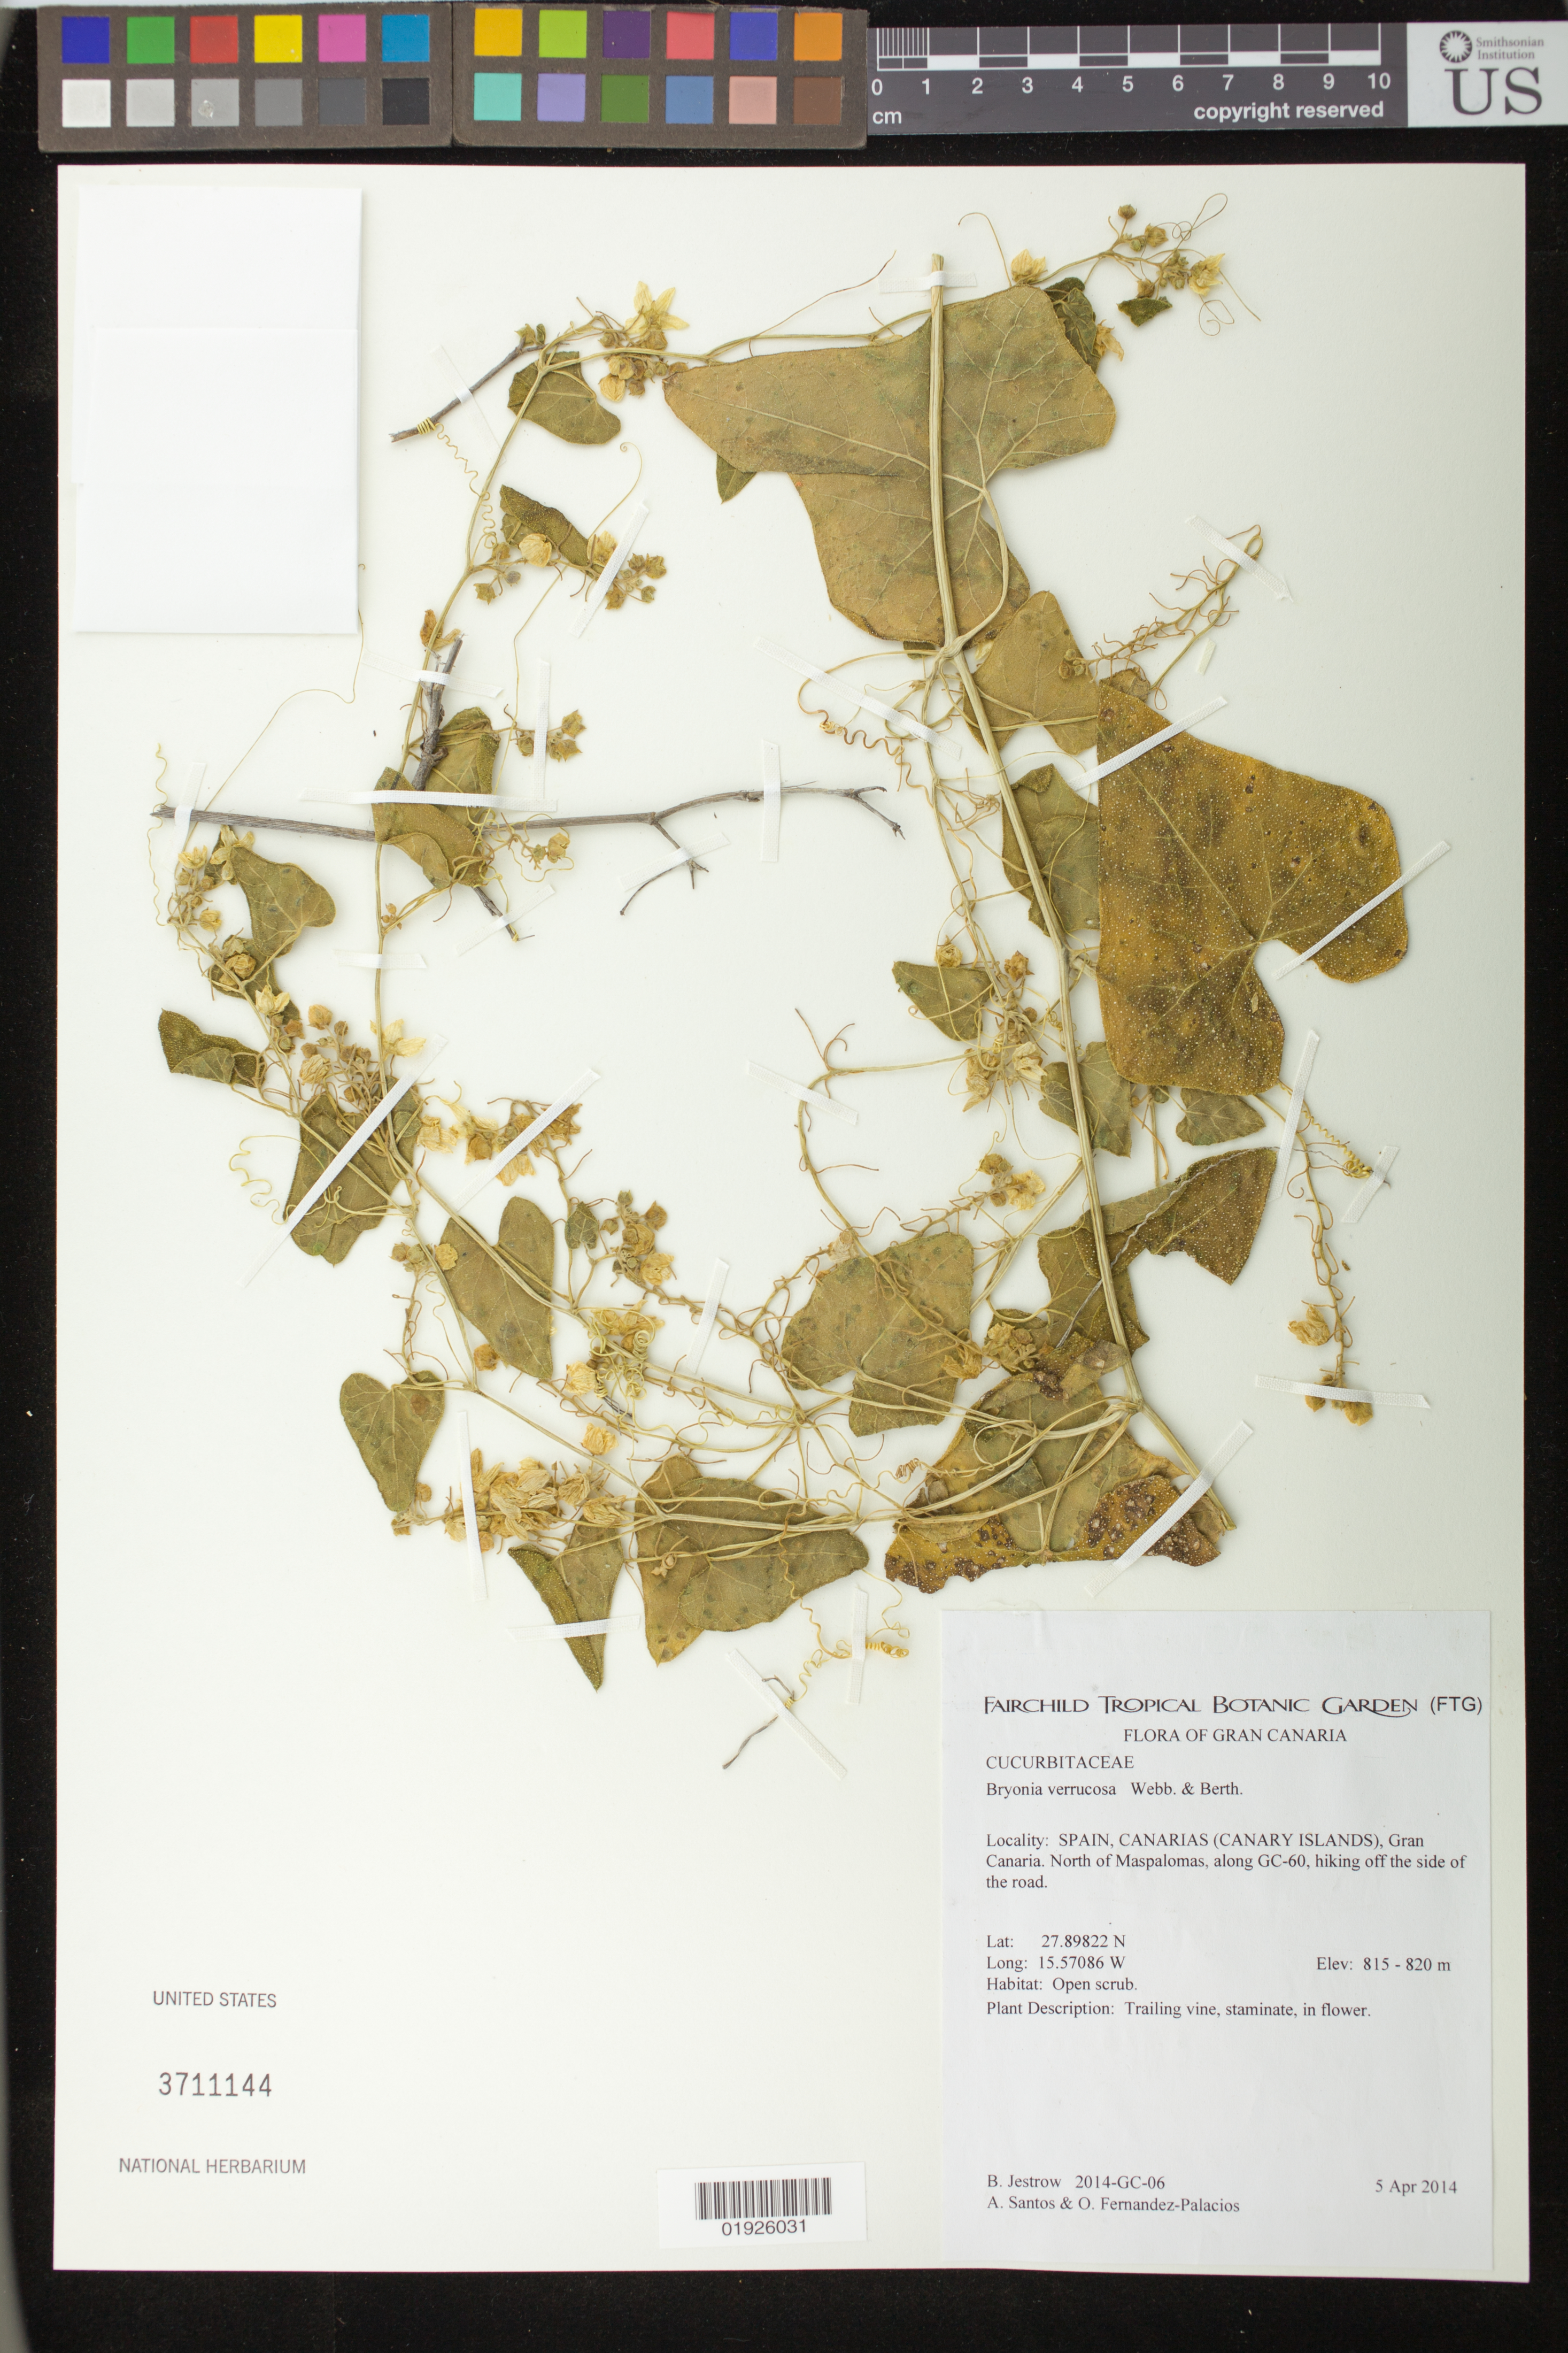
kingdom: Plantae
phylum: Tracheophyta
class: Magnoliopsida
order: Cucurbitales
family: Cucurbitaceae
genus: Bryonia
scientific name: Bryonia verrucosa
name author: Aiton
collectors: B. Jestrow, A. Santos & O. Fernandez-Palacios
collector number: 2014-GC-06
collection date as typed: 5 Apr 2014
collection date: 2014-04-05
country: Spain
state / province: Canarias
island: Grand Canary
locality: Canary Islands, Gran Canaria. North of Maspalomas, along GC-60, hiking off the side of the road.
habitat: Open scrub.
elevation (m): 815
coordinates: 27.89822 N, 15.57086 W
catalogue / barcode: US 3711144